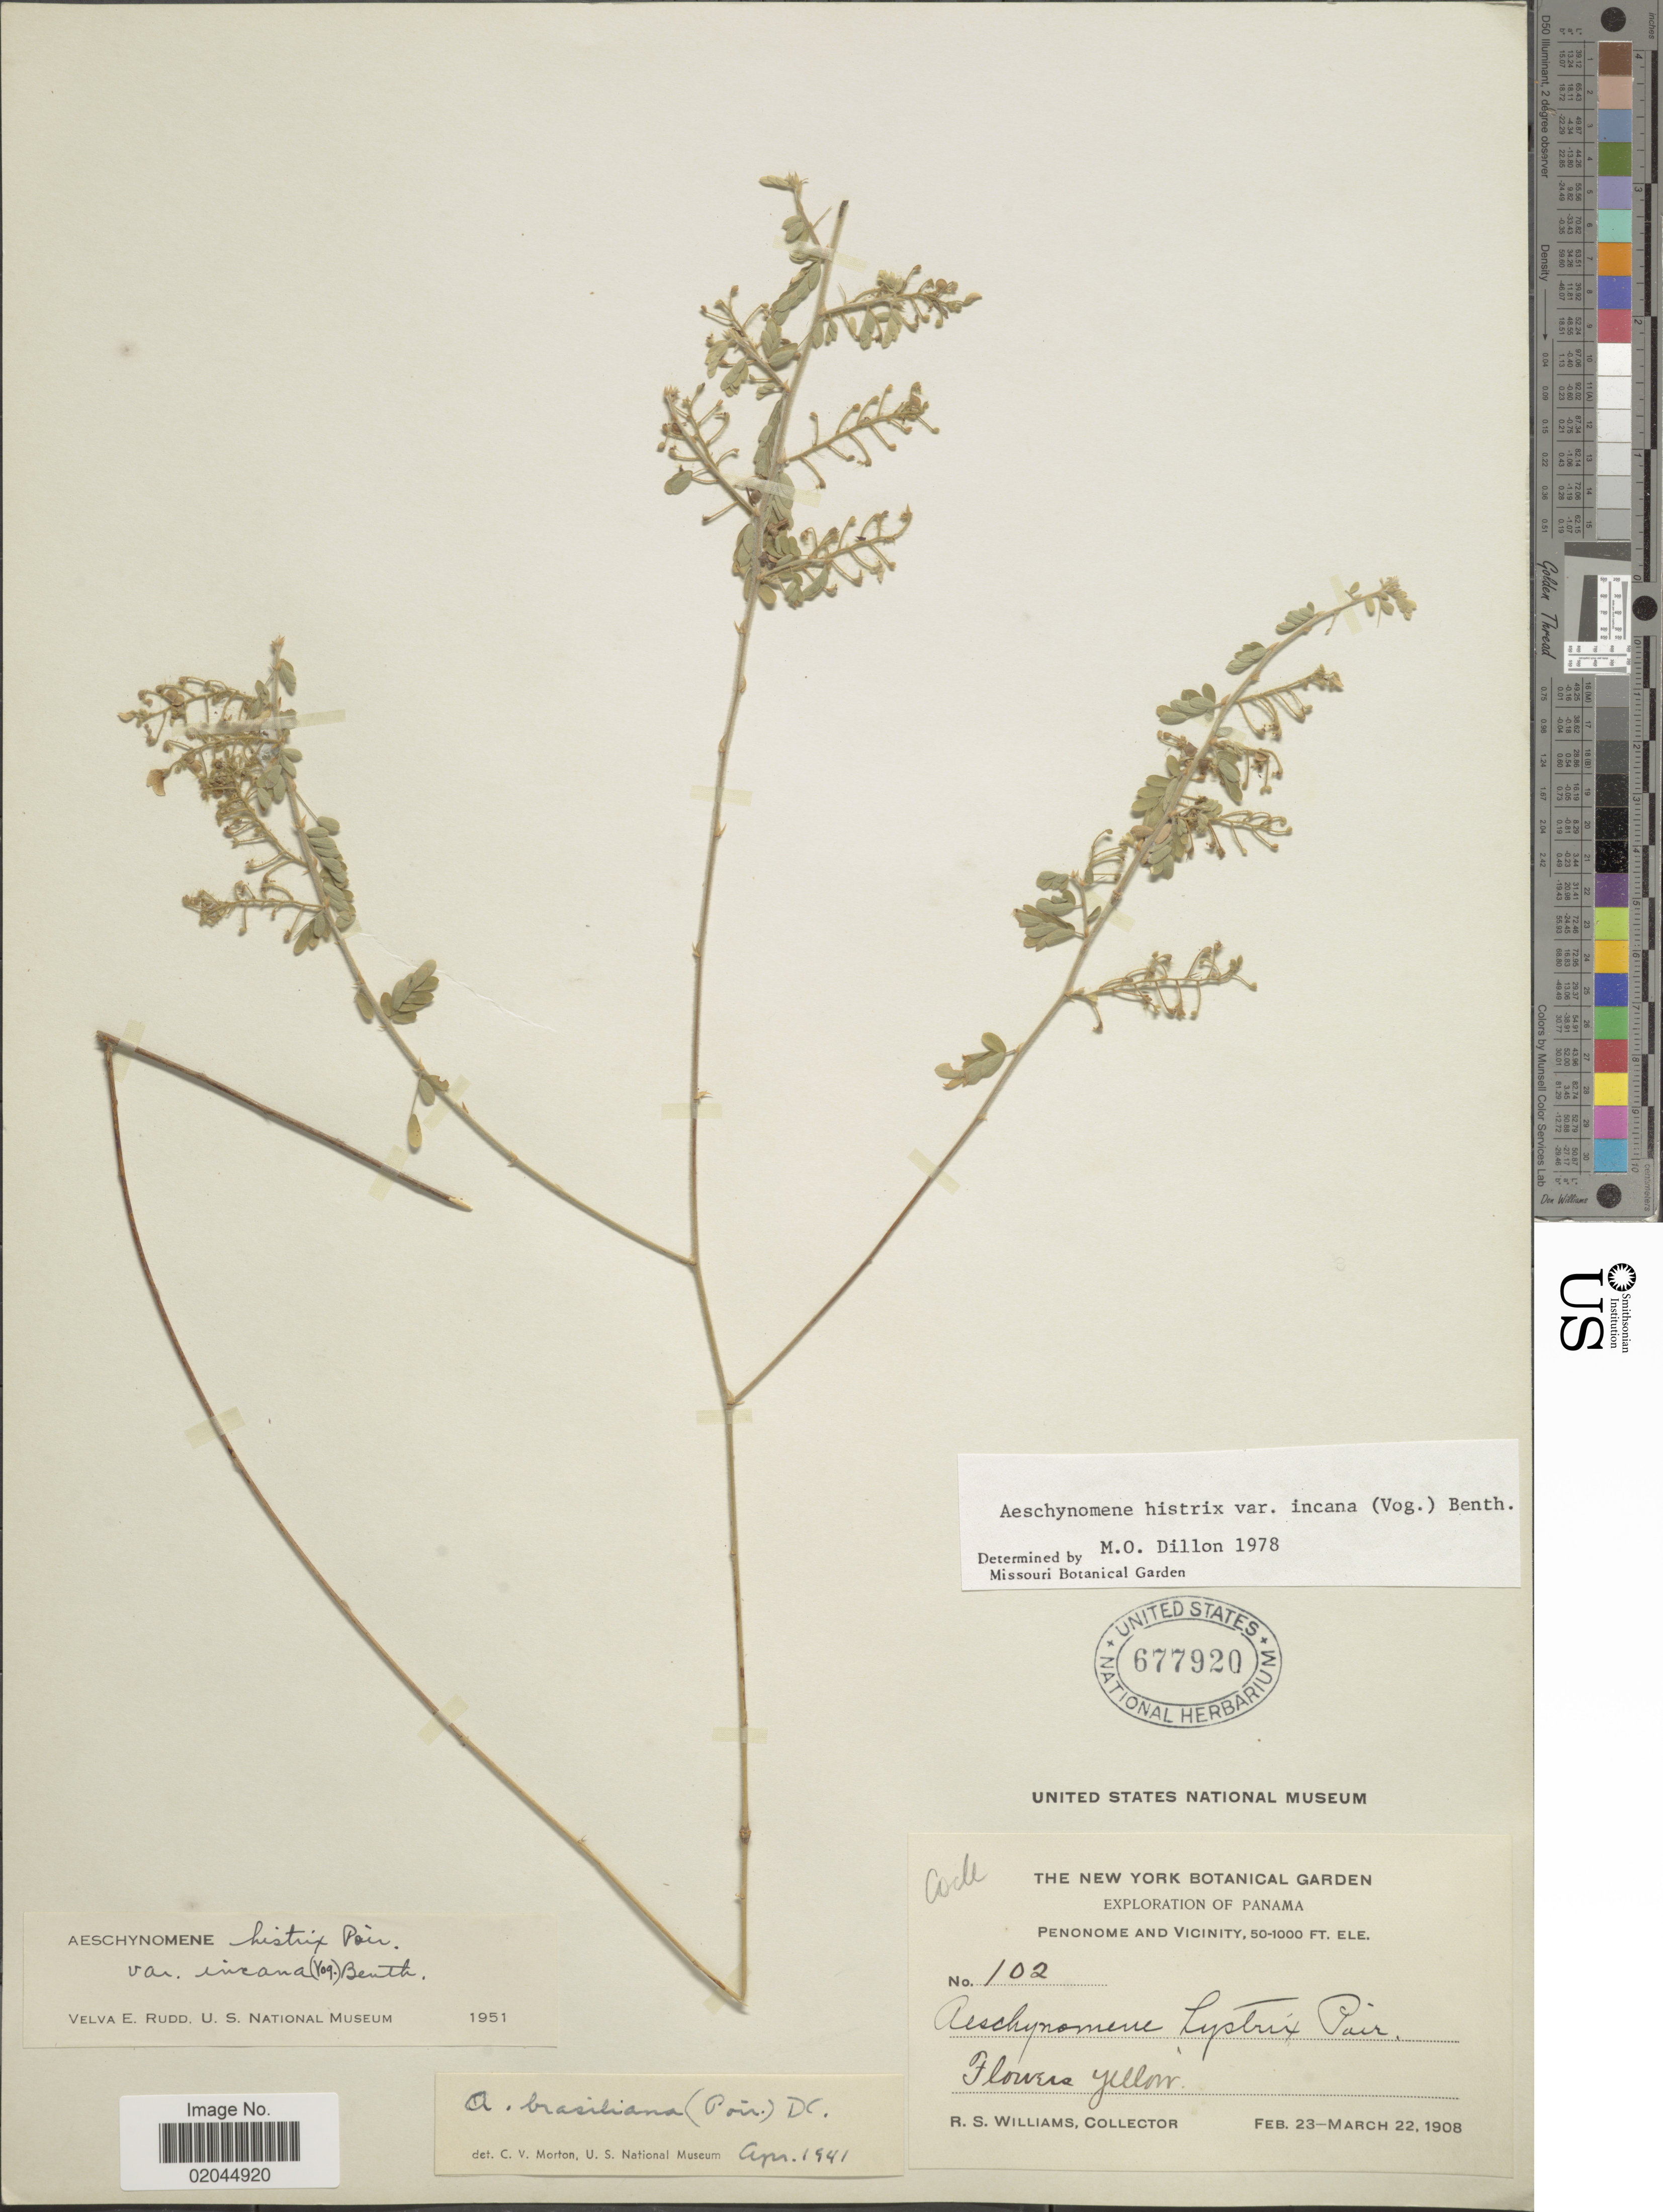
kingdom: Plantae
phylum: Tracheophyta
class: Magnoliopsida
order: Fabales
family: Fabaceae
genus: Aeschynomene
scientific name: Aeschynomene histrix var. incana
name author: Benth.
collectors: R. S. Williams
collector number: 102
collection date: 1908-02-23/1908-03-22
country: Panama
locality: Penonome and Vicinity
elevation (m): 15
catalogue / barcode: US 677920